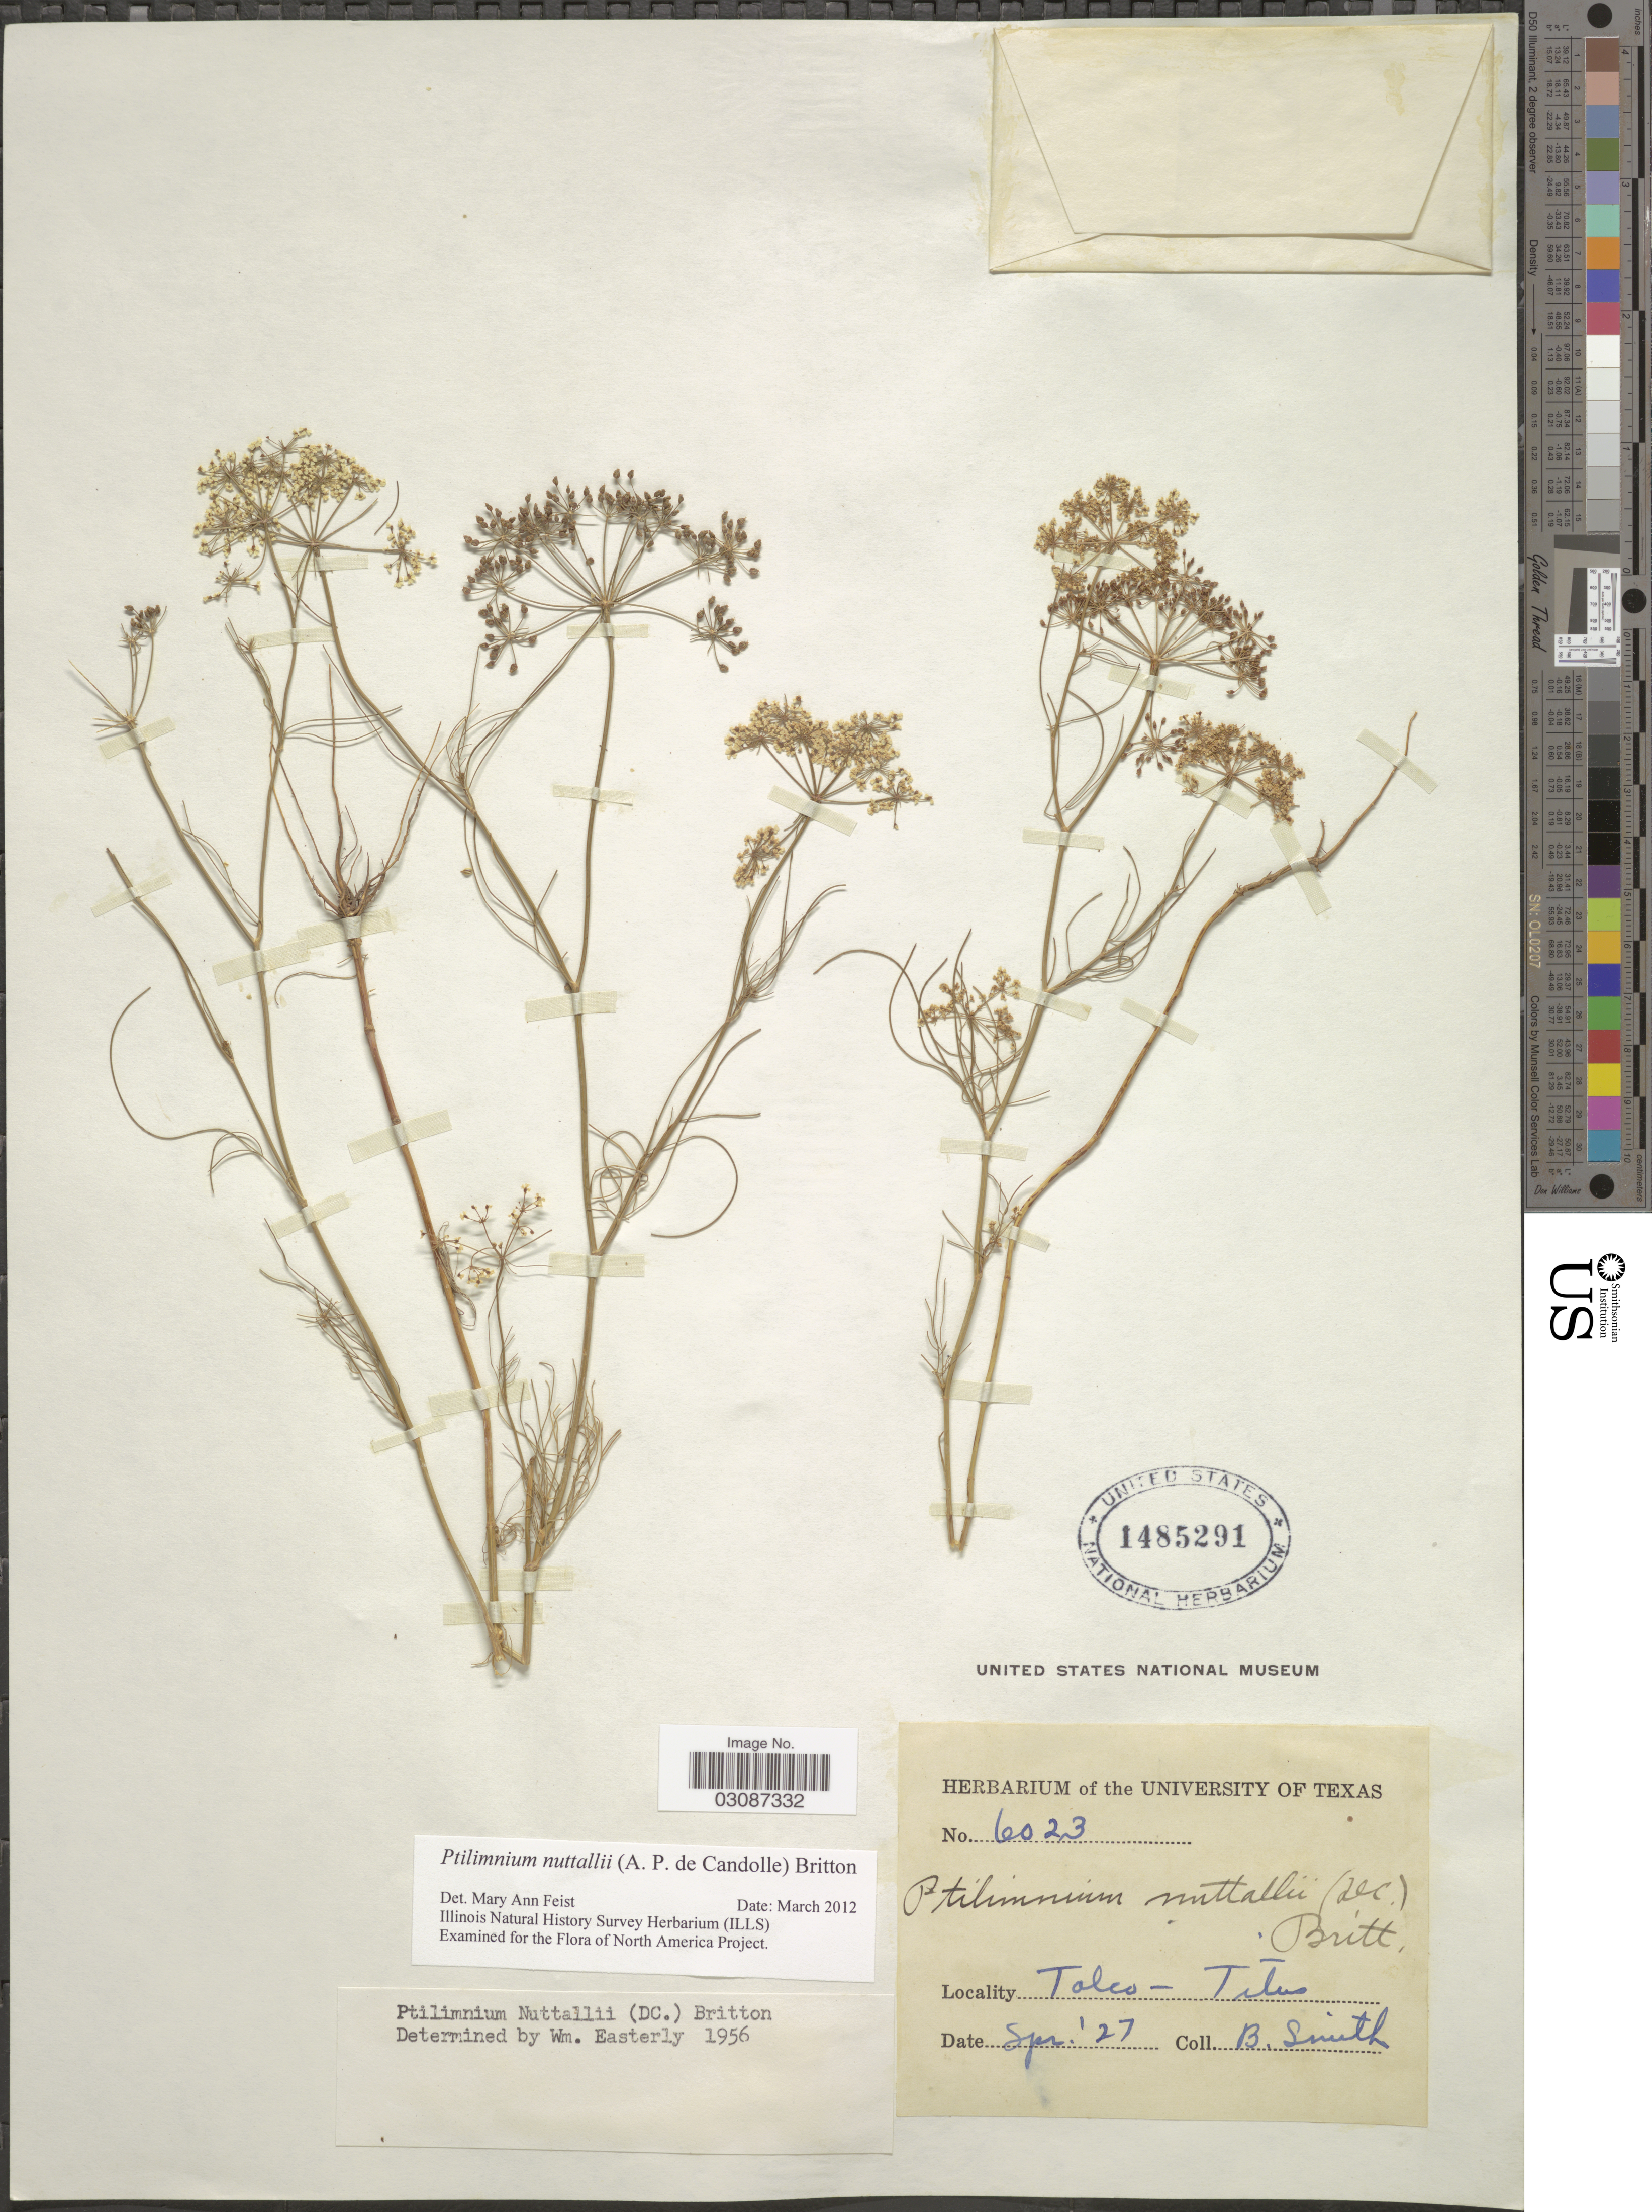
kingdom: Plantae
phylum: Tracheophyta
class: Magnoliopsida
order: Apiales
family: Apiaceae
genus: Ptilimnium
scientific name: Ptilimnium nuttallii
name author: (DC.) Britton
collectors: B. D. Smith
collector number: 6023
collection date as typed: Spr. '27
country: United States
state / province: Texas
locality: Talco - Titus.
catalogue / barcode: US 1485291